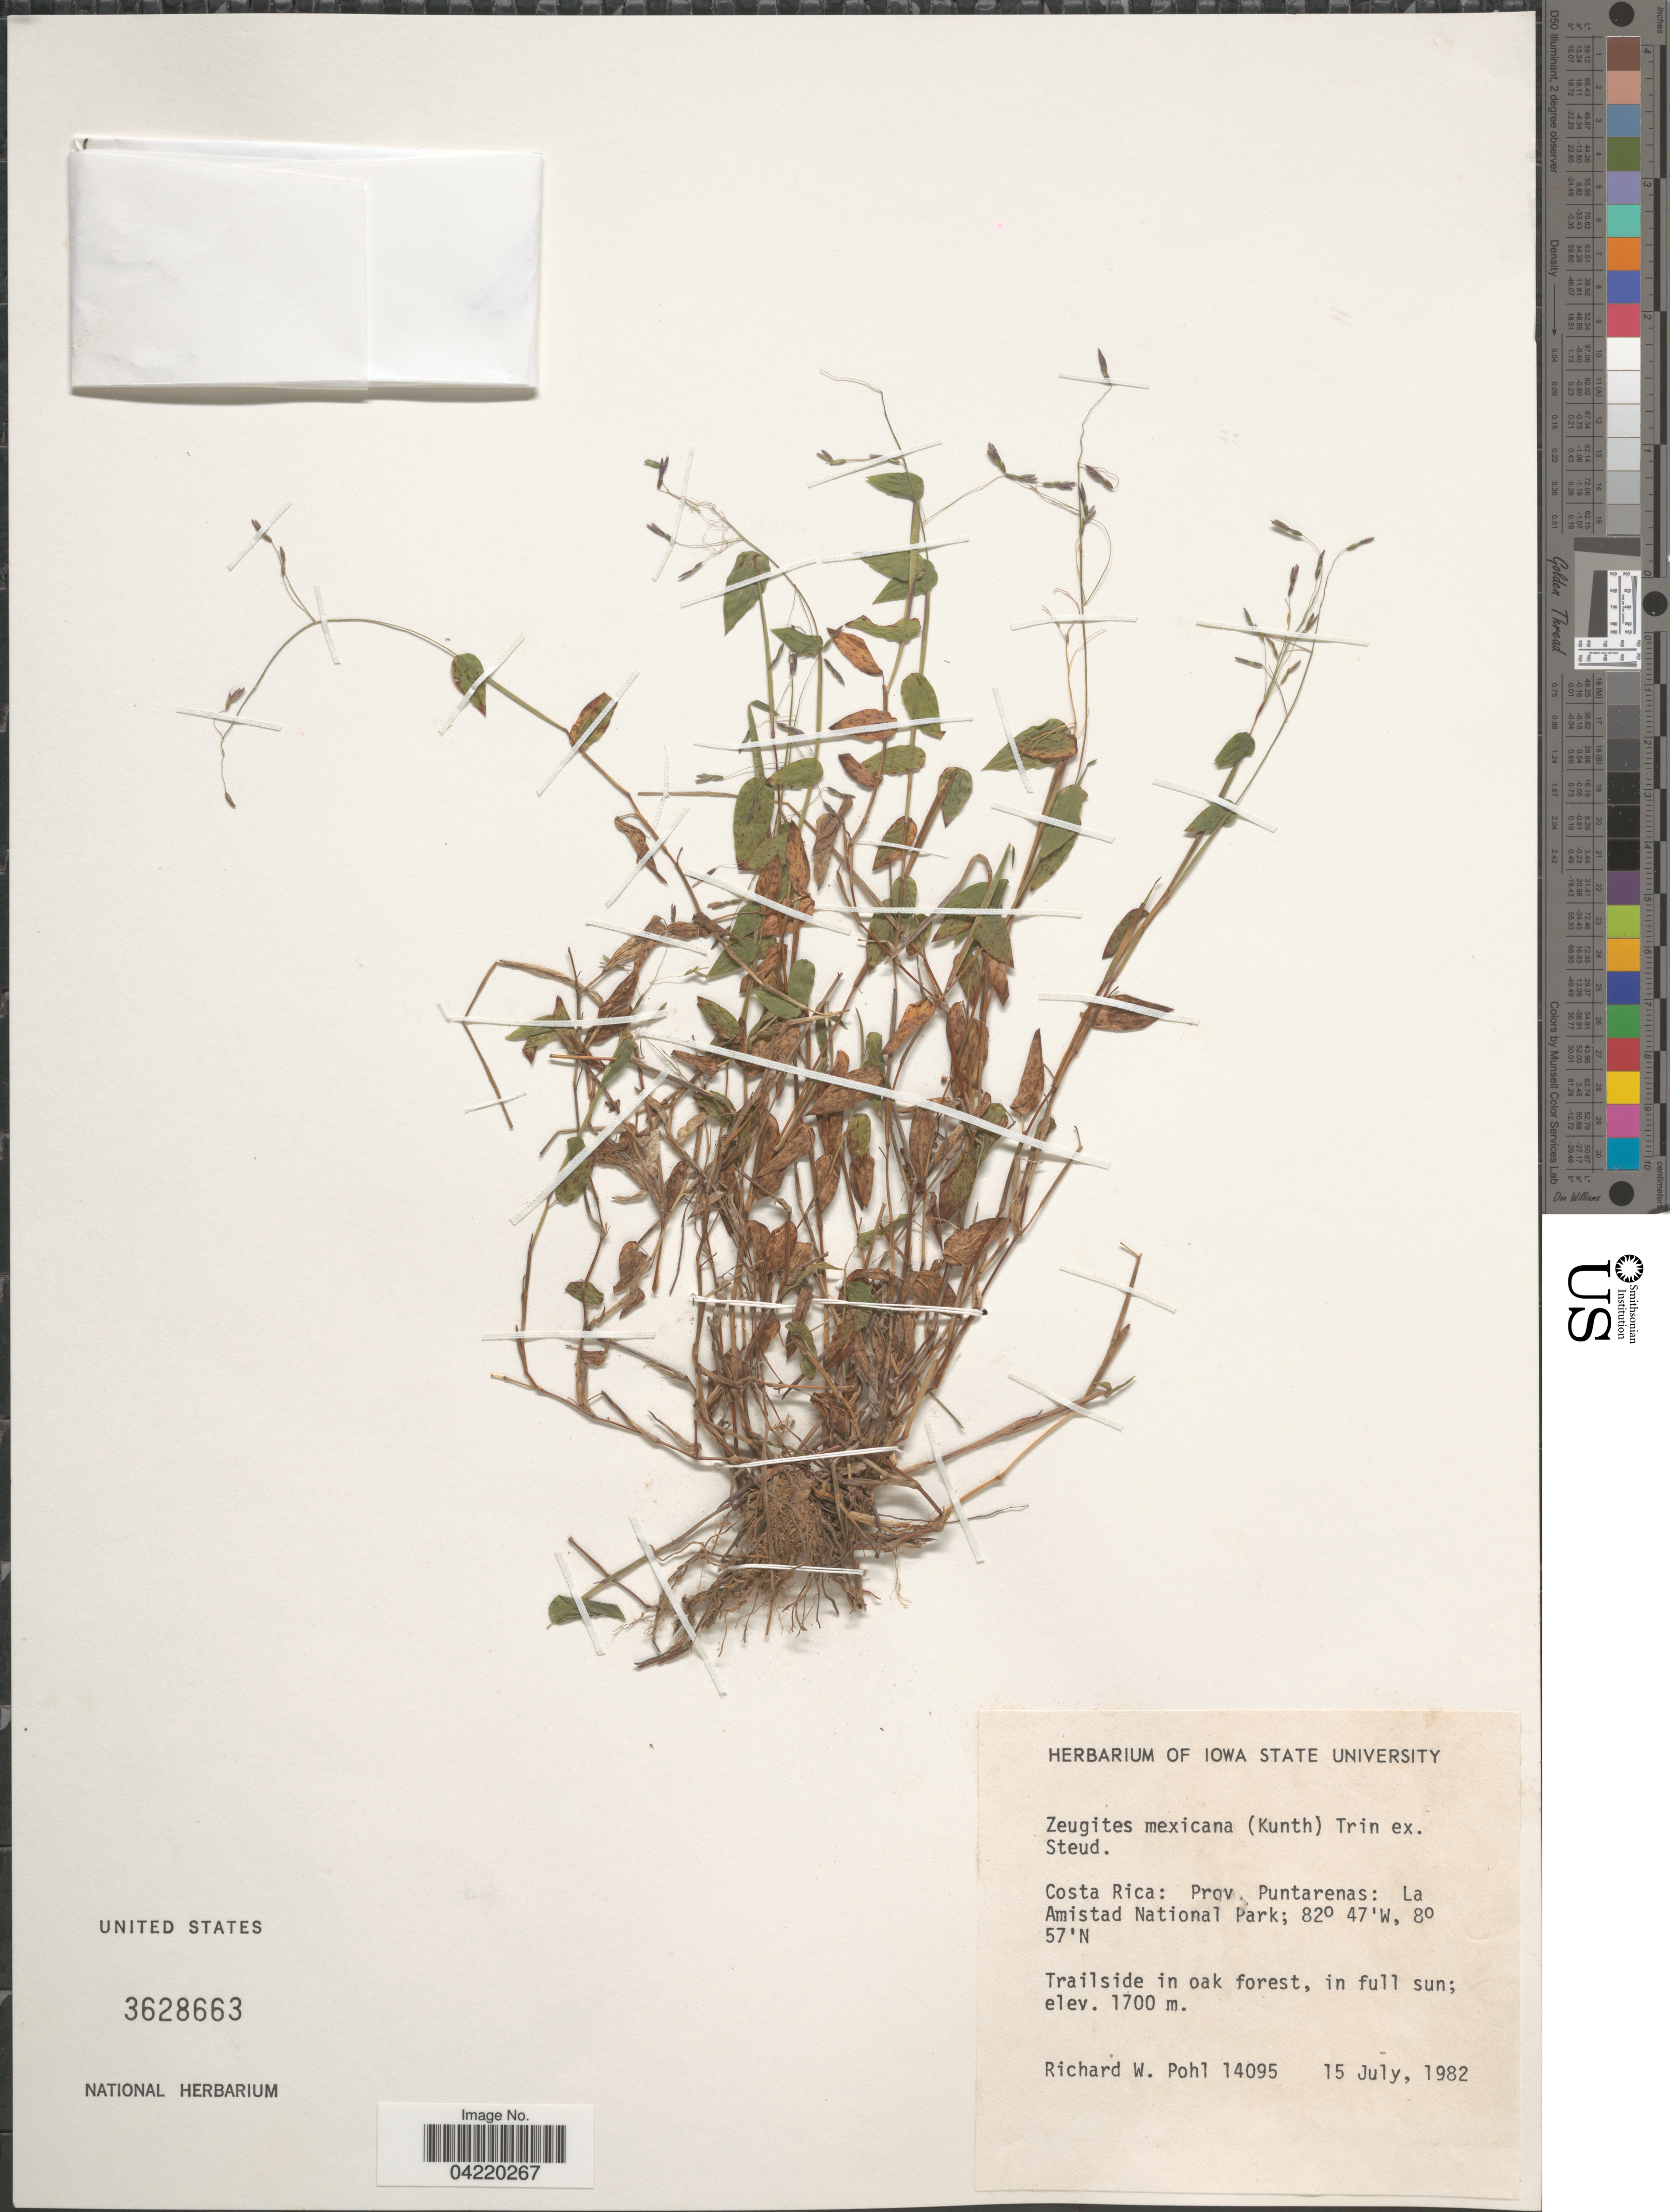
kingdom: Plantae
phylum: Tracheophyta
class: Liliopsida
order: Poales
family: Poaceae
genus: Zeugites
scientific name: Zeugites americanus var. mexicanus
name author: (Kunth) McVaugh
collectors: R. W. Pohl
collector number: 14095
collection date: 1982-07-15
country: Costa Rica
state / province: Puntarenas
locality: La Amistad National Park. Trailside in oak forest.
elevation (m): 1700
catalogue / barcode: US 3628663